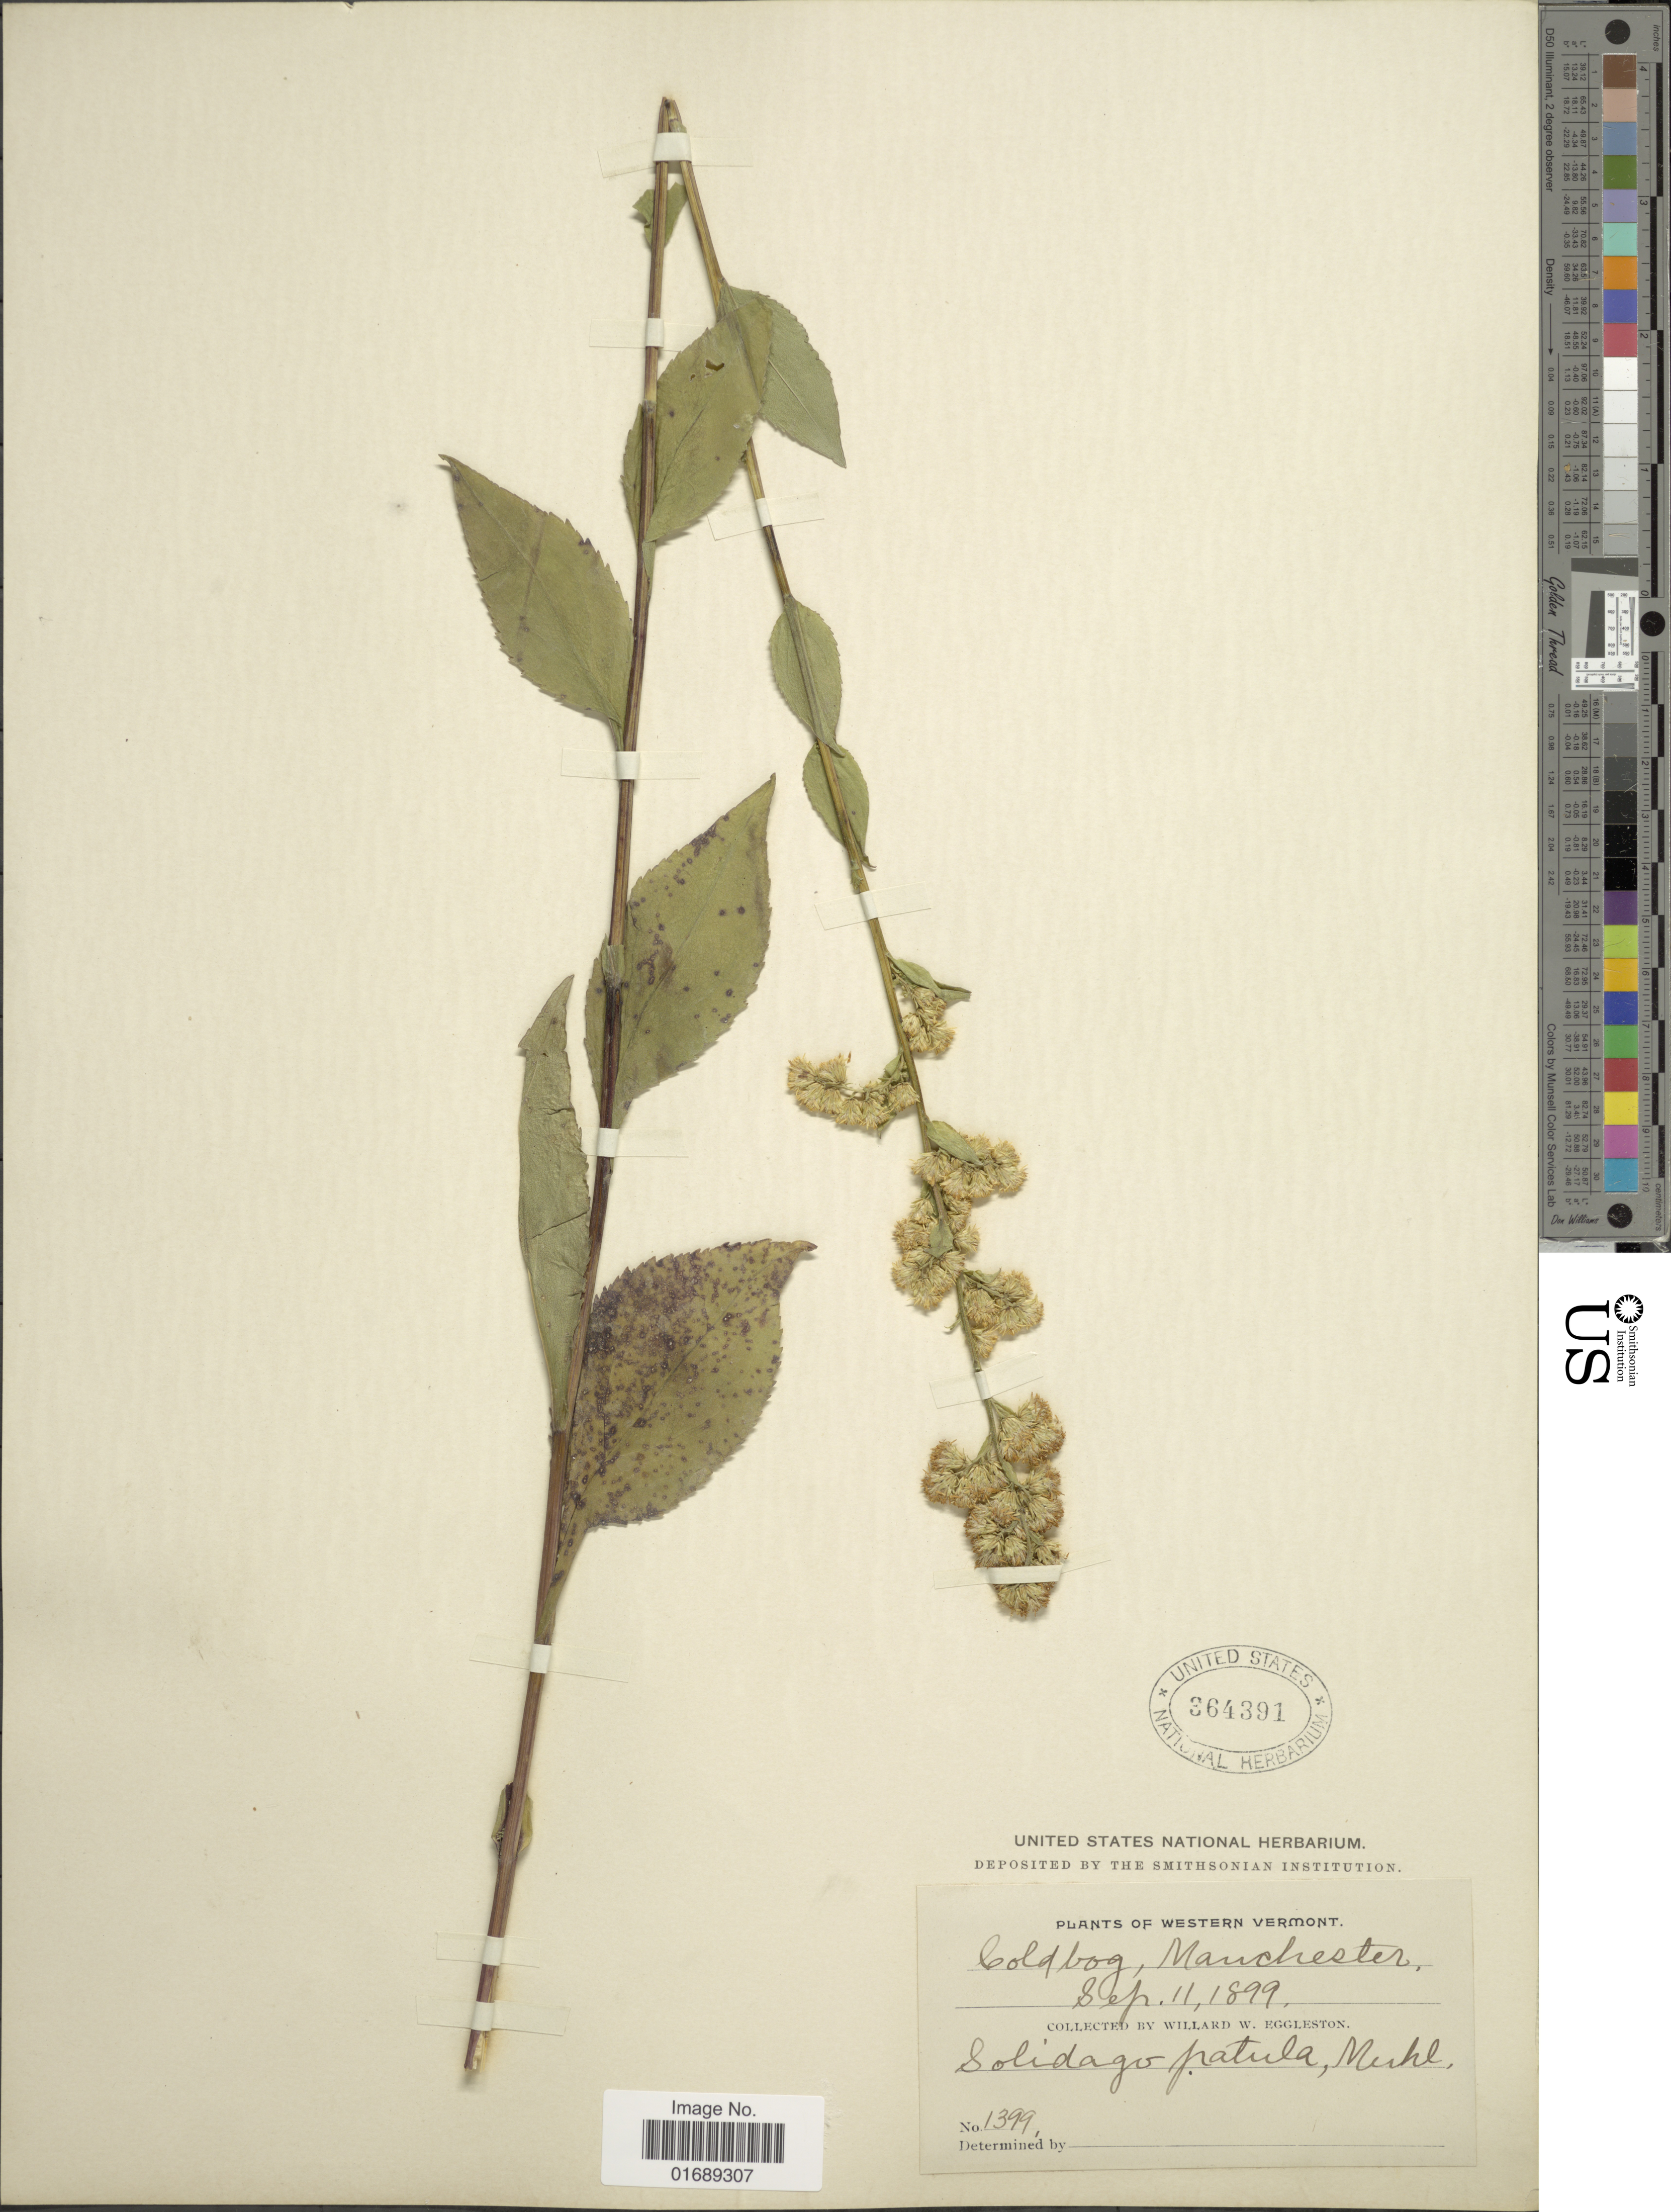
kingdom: Plantae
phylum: Tracheophyta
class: Magnoliopsida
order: Asterales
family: Asteraceae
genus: Solidago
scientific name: Solidago patula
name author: Muhl. ex Willd.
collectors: W. W. Eggleston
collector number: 1399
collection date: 1899-09-11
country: United States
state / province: Vermont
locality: Western Vermont, Gold bog, Manchester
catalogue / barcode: US 364391